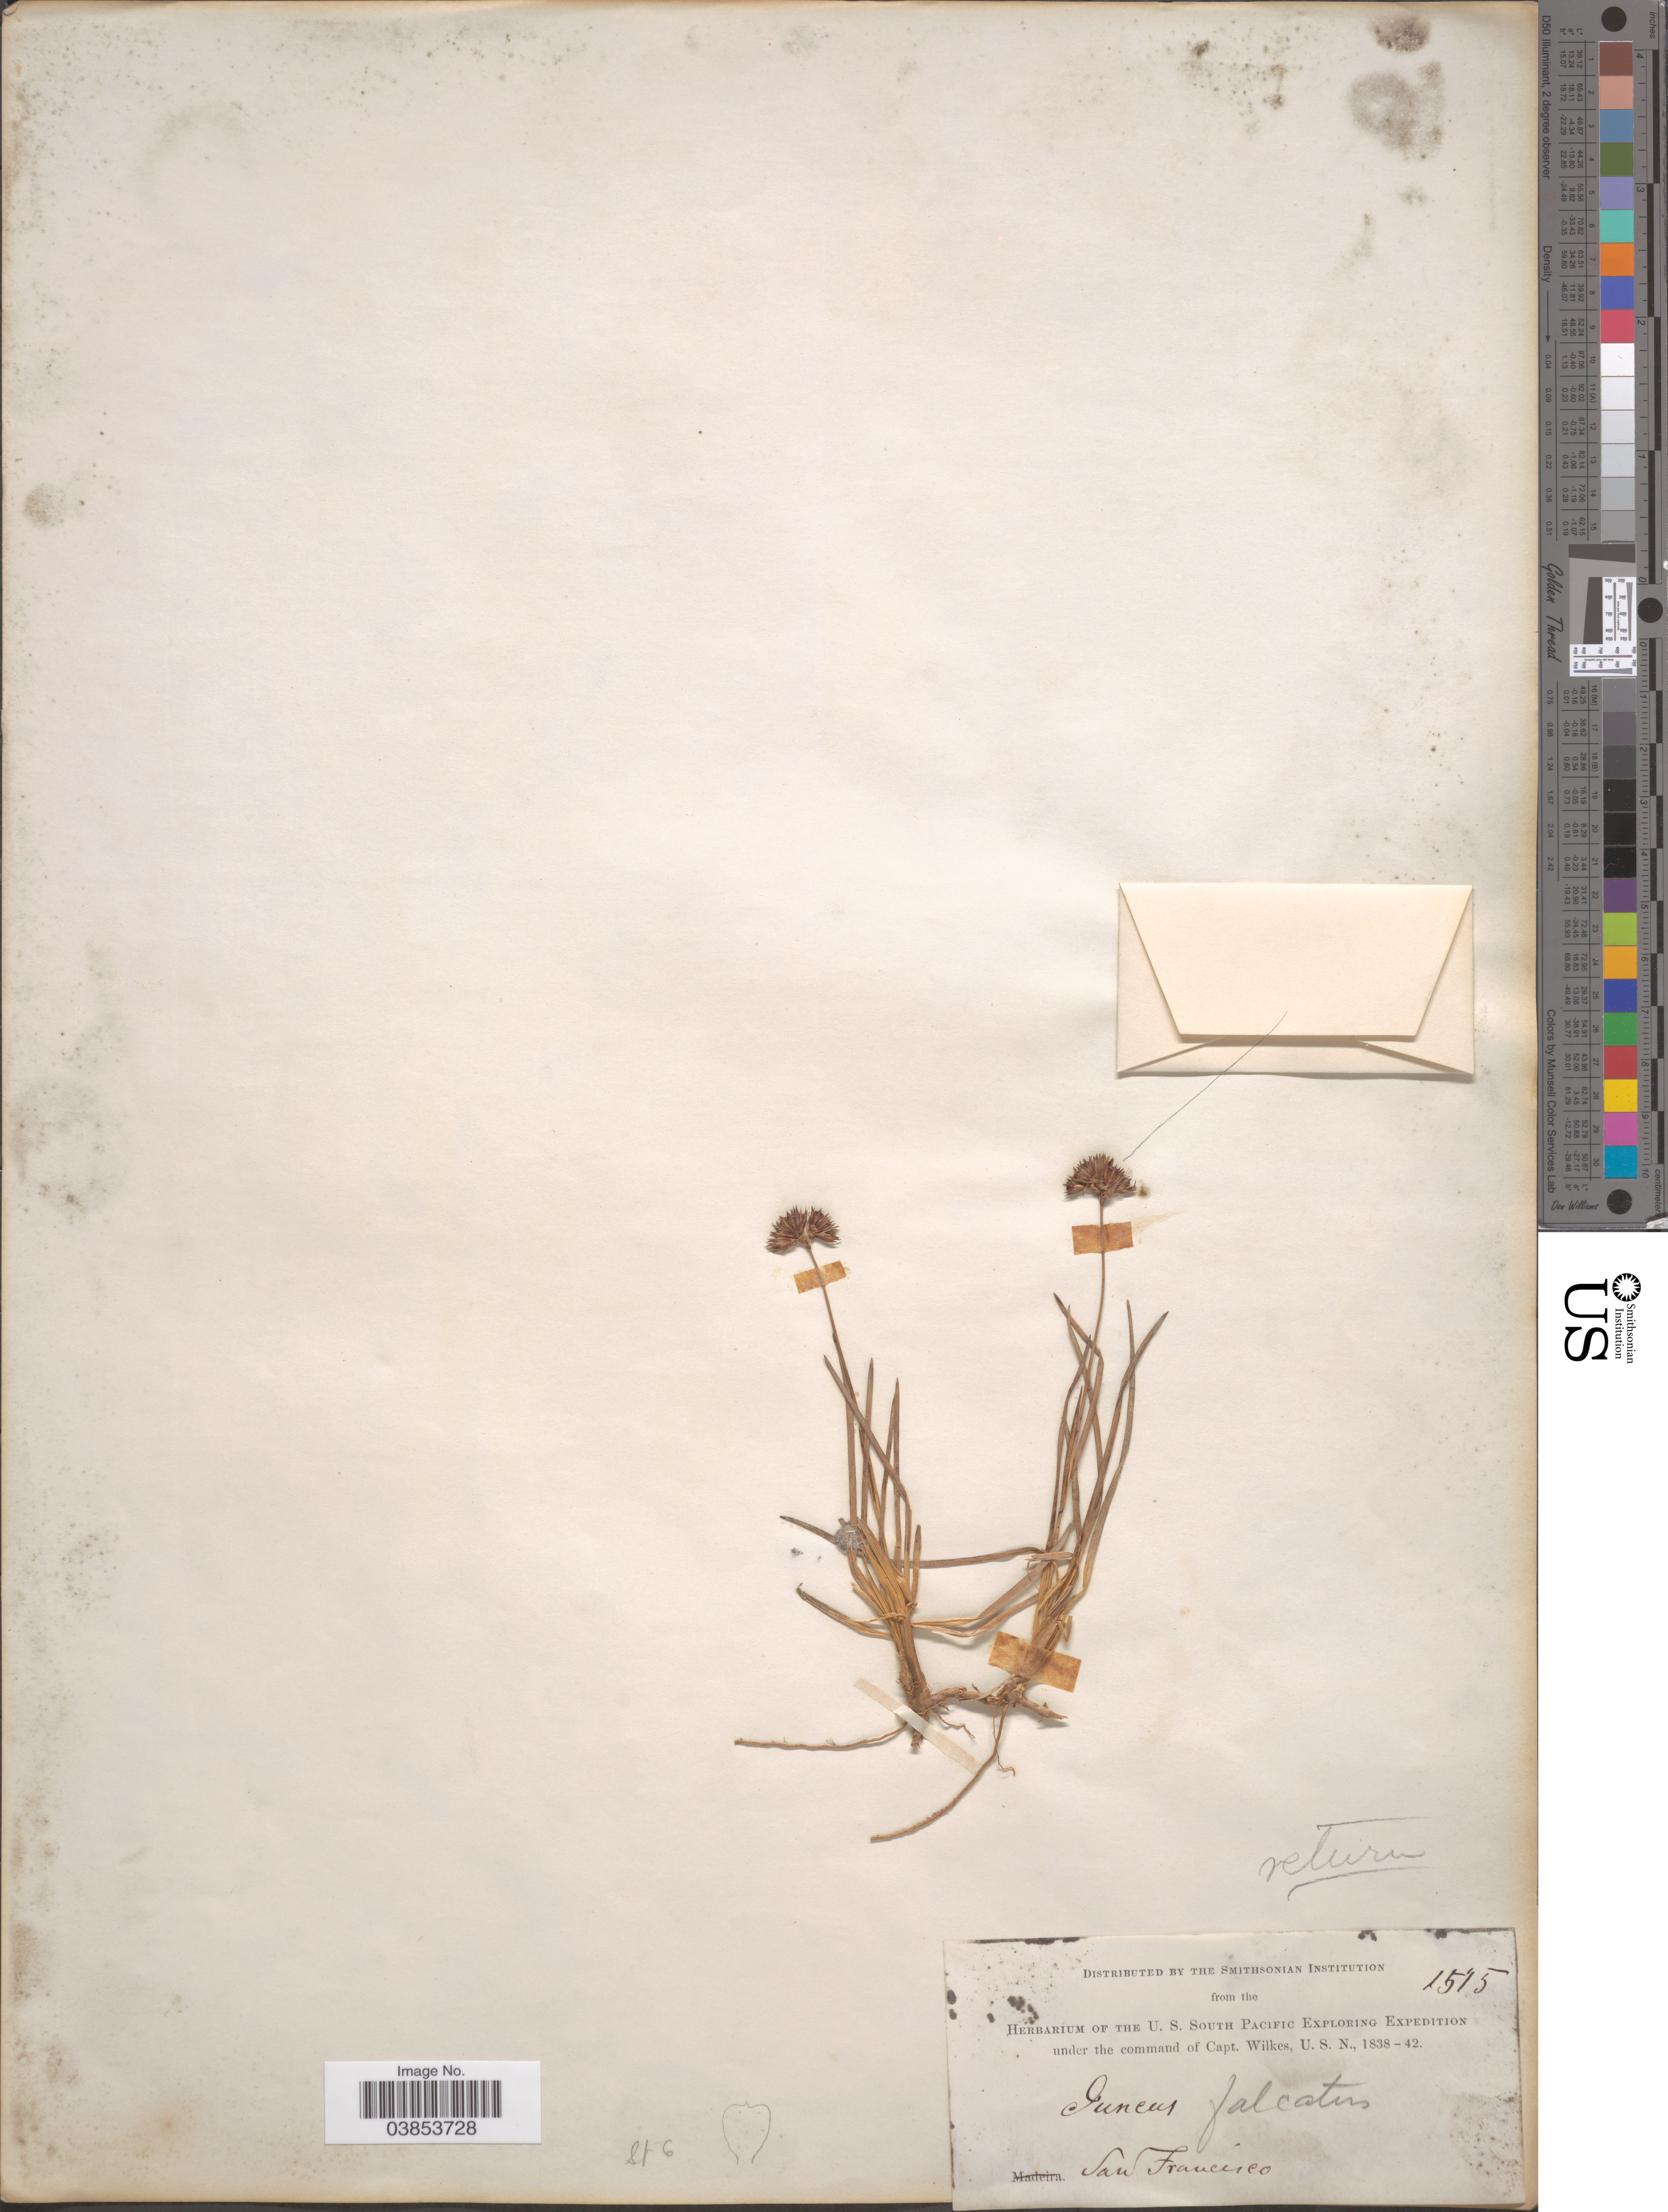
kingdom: Plantae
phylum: Tracheophyta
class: Liliopsida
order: Poales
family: Juncaceae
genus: Juncus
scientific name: Juncus falcatus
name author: E. Mey.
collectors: ex herb. U. S. South Pacific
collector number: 1515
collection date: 1838/1842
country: United States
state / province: California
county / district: San Francisco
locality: San Francisco.